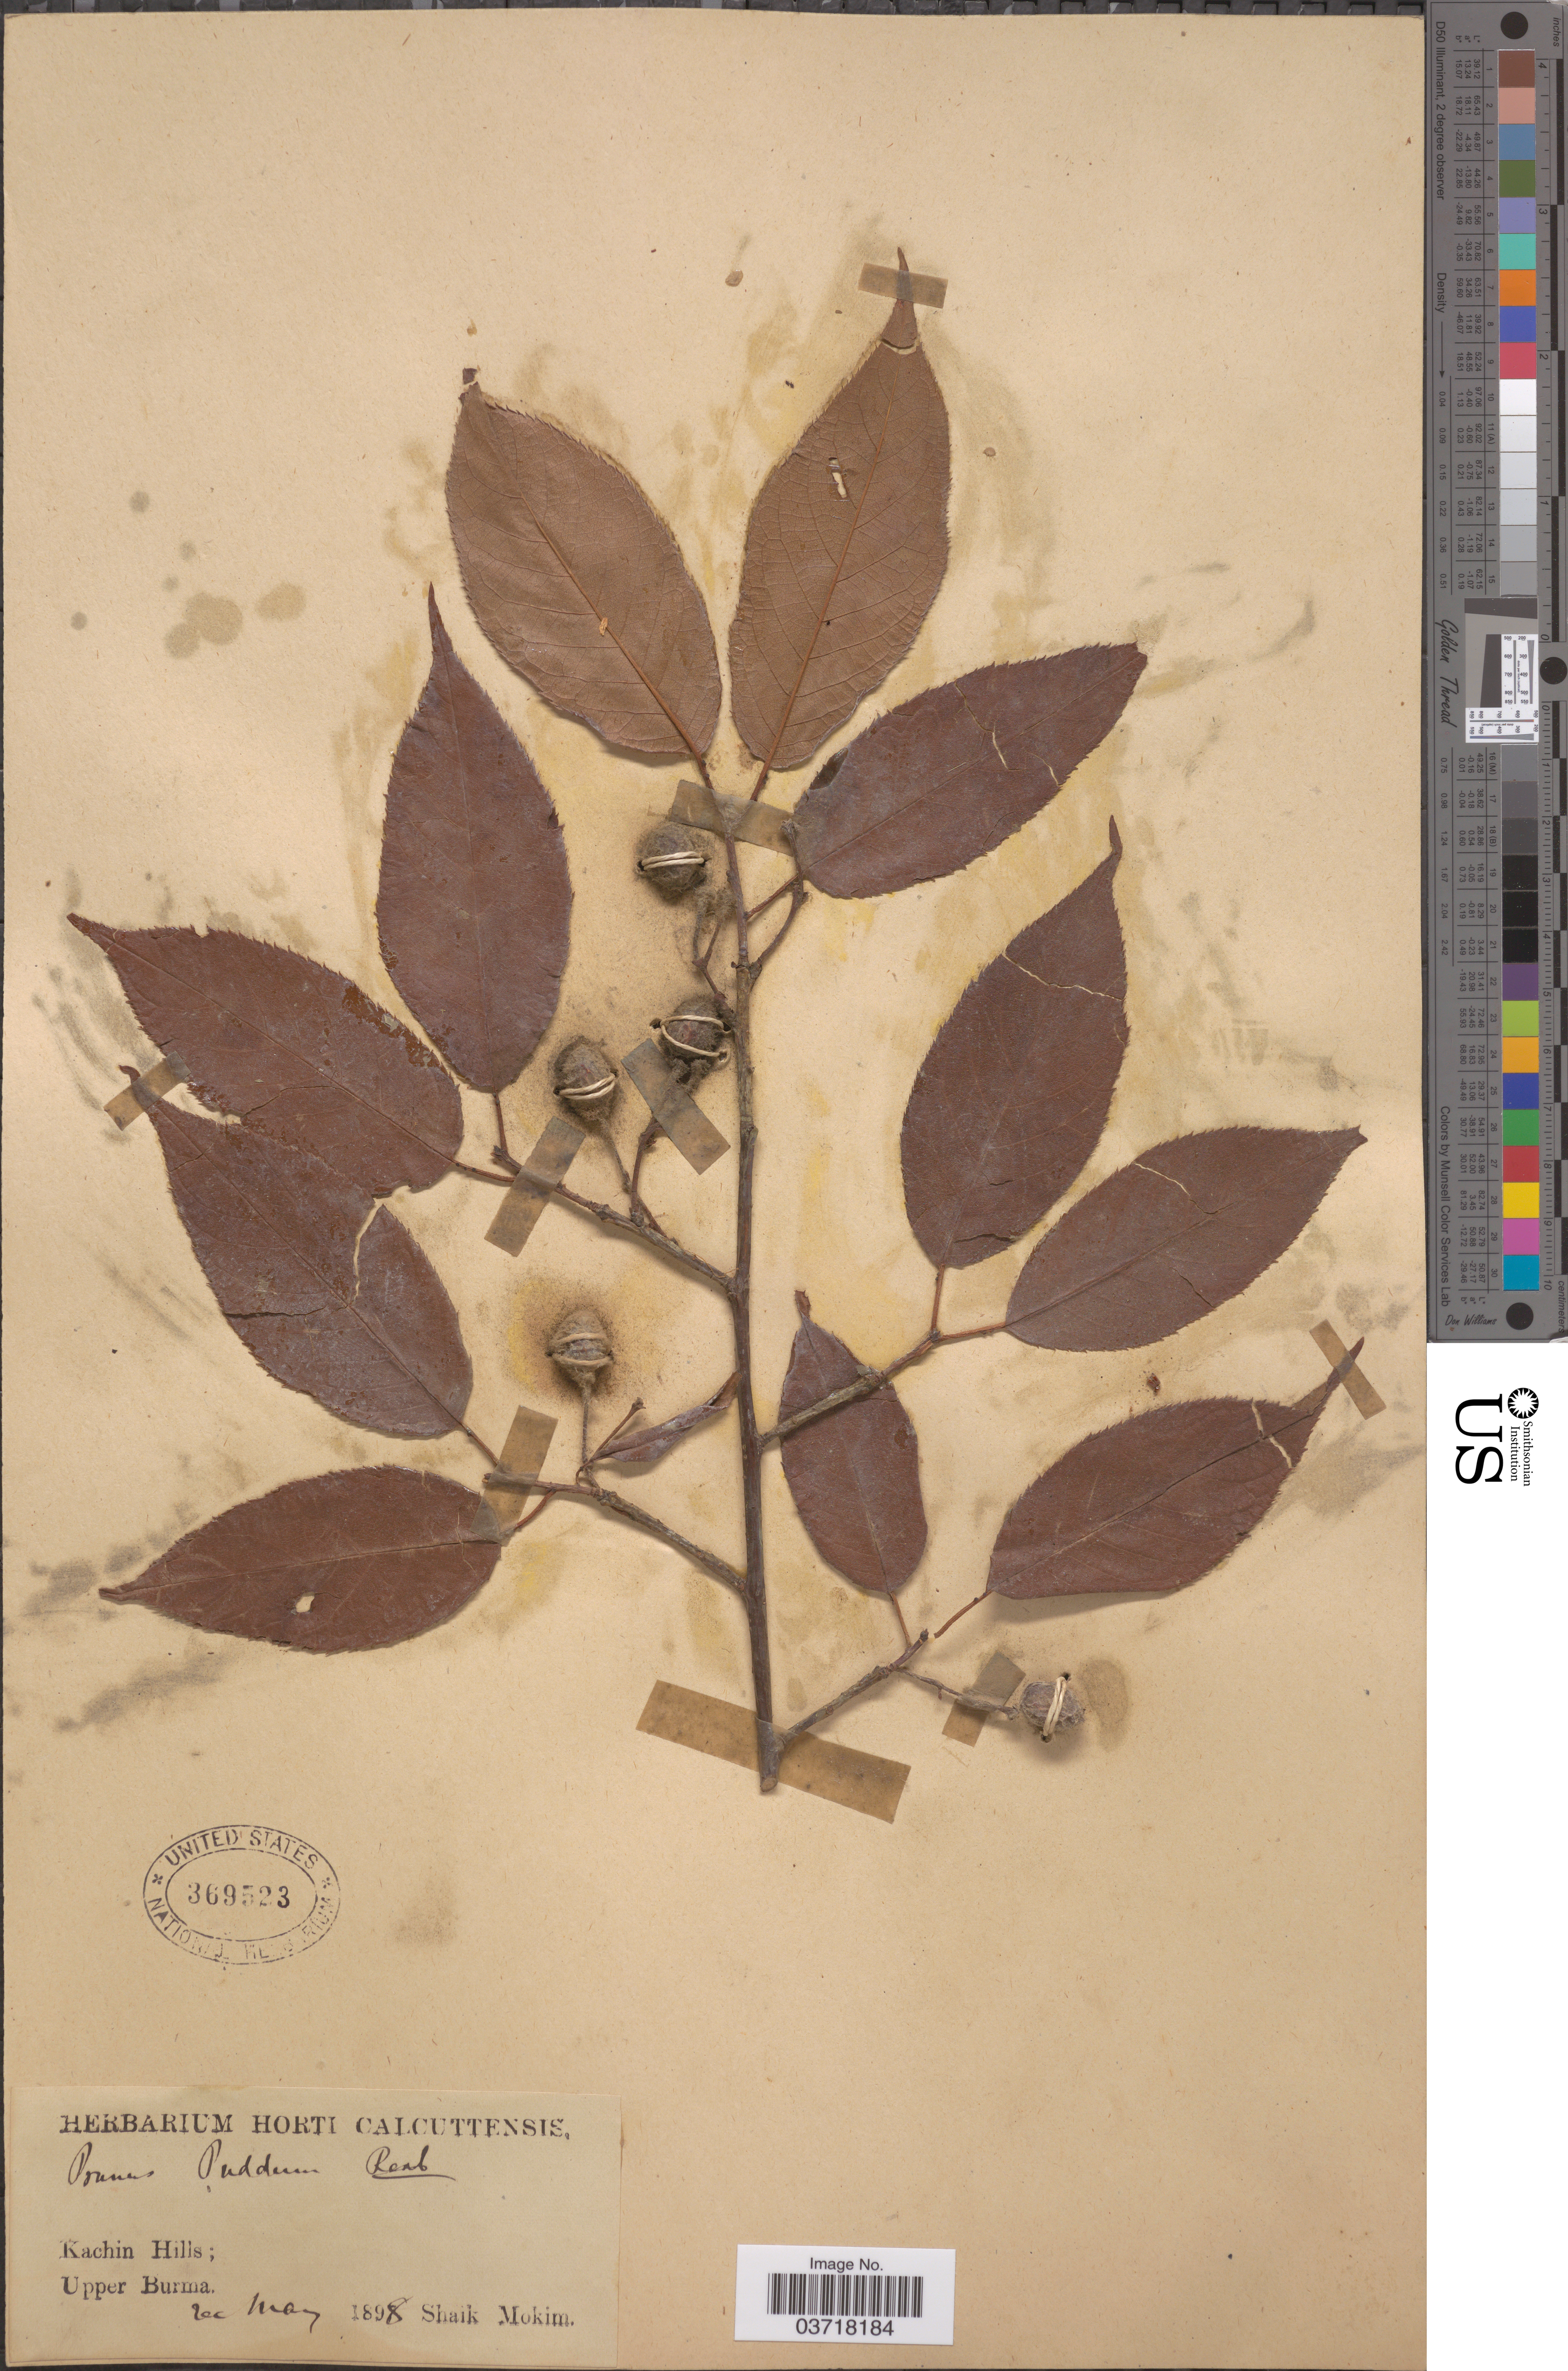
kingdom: Plantae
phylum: Tracheophyta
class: Magnoliopsida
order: Rosales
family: Rosaceae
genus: Prunus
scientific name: Prunus puddum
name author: Stokes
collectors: S. Mokim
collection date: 1898-05-06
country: Myanmar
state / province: Kachin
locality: Kachin Hills; Upper Burma.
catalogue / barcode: US 369523